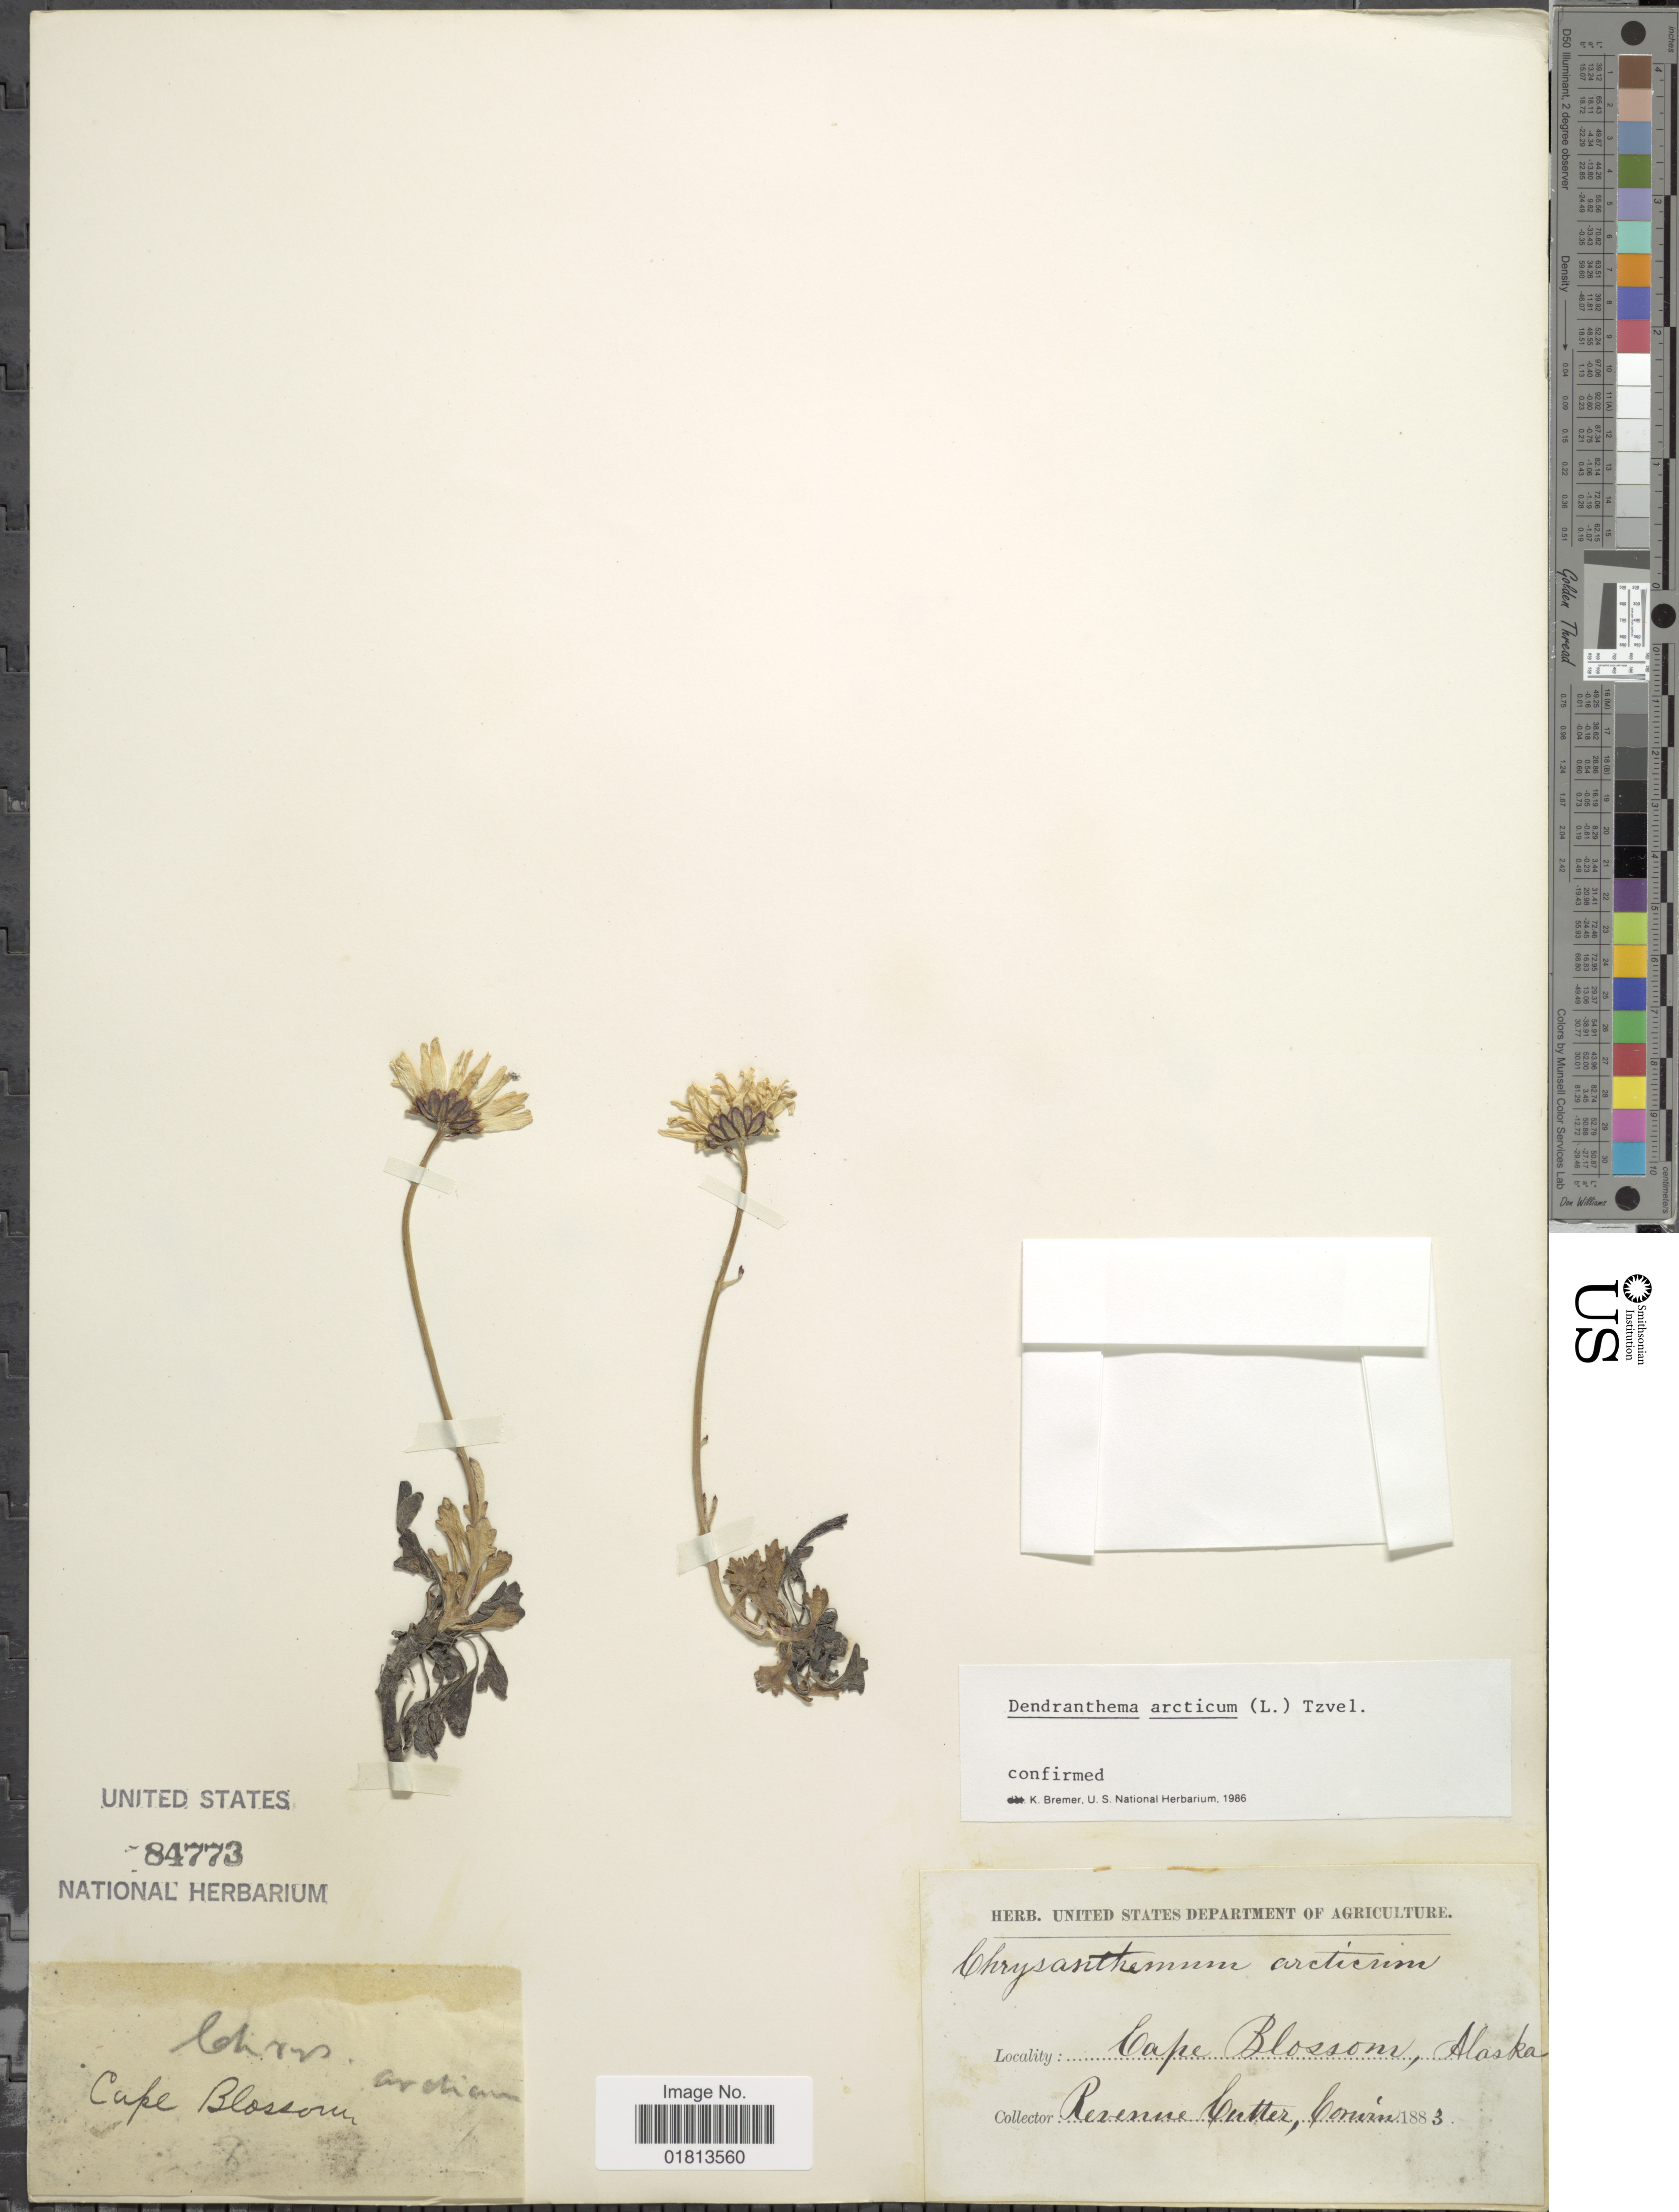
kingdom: Plantae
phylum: Tracheophyta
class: Magnoliopsida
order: Asterales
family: Asteraceae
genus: Dendranthema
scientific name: Dendranthema arcticum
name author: (L.) Tzvelev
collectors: USRC Thomas Corwin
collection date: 1883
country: United States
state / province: Alaska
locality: Cape Blossom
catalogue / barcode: US 84773